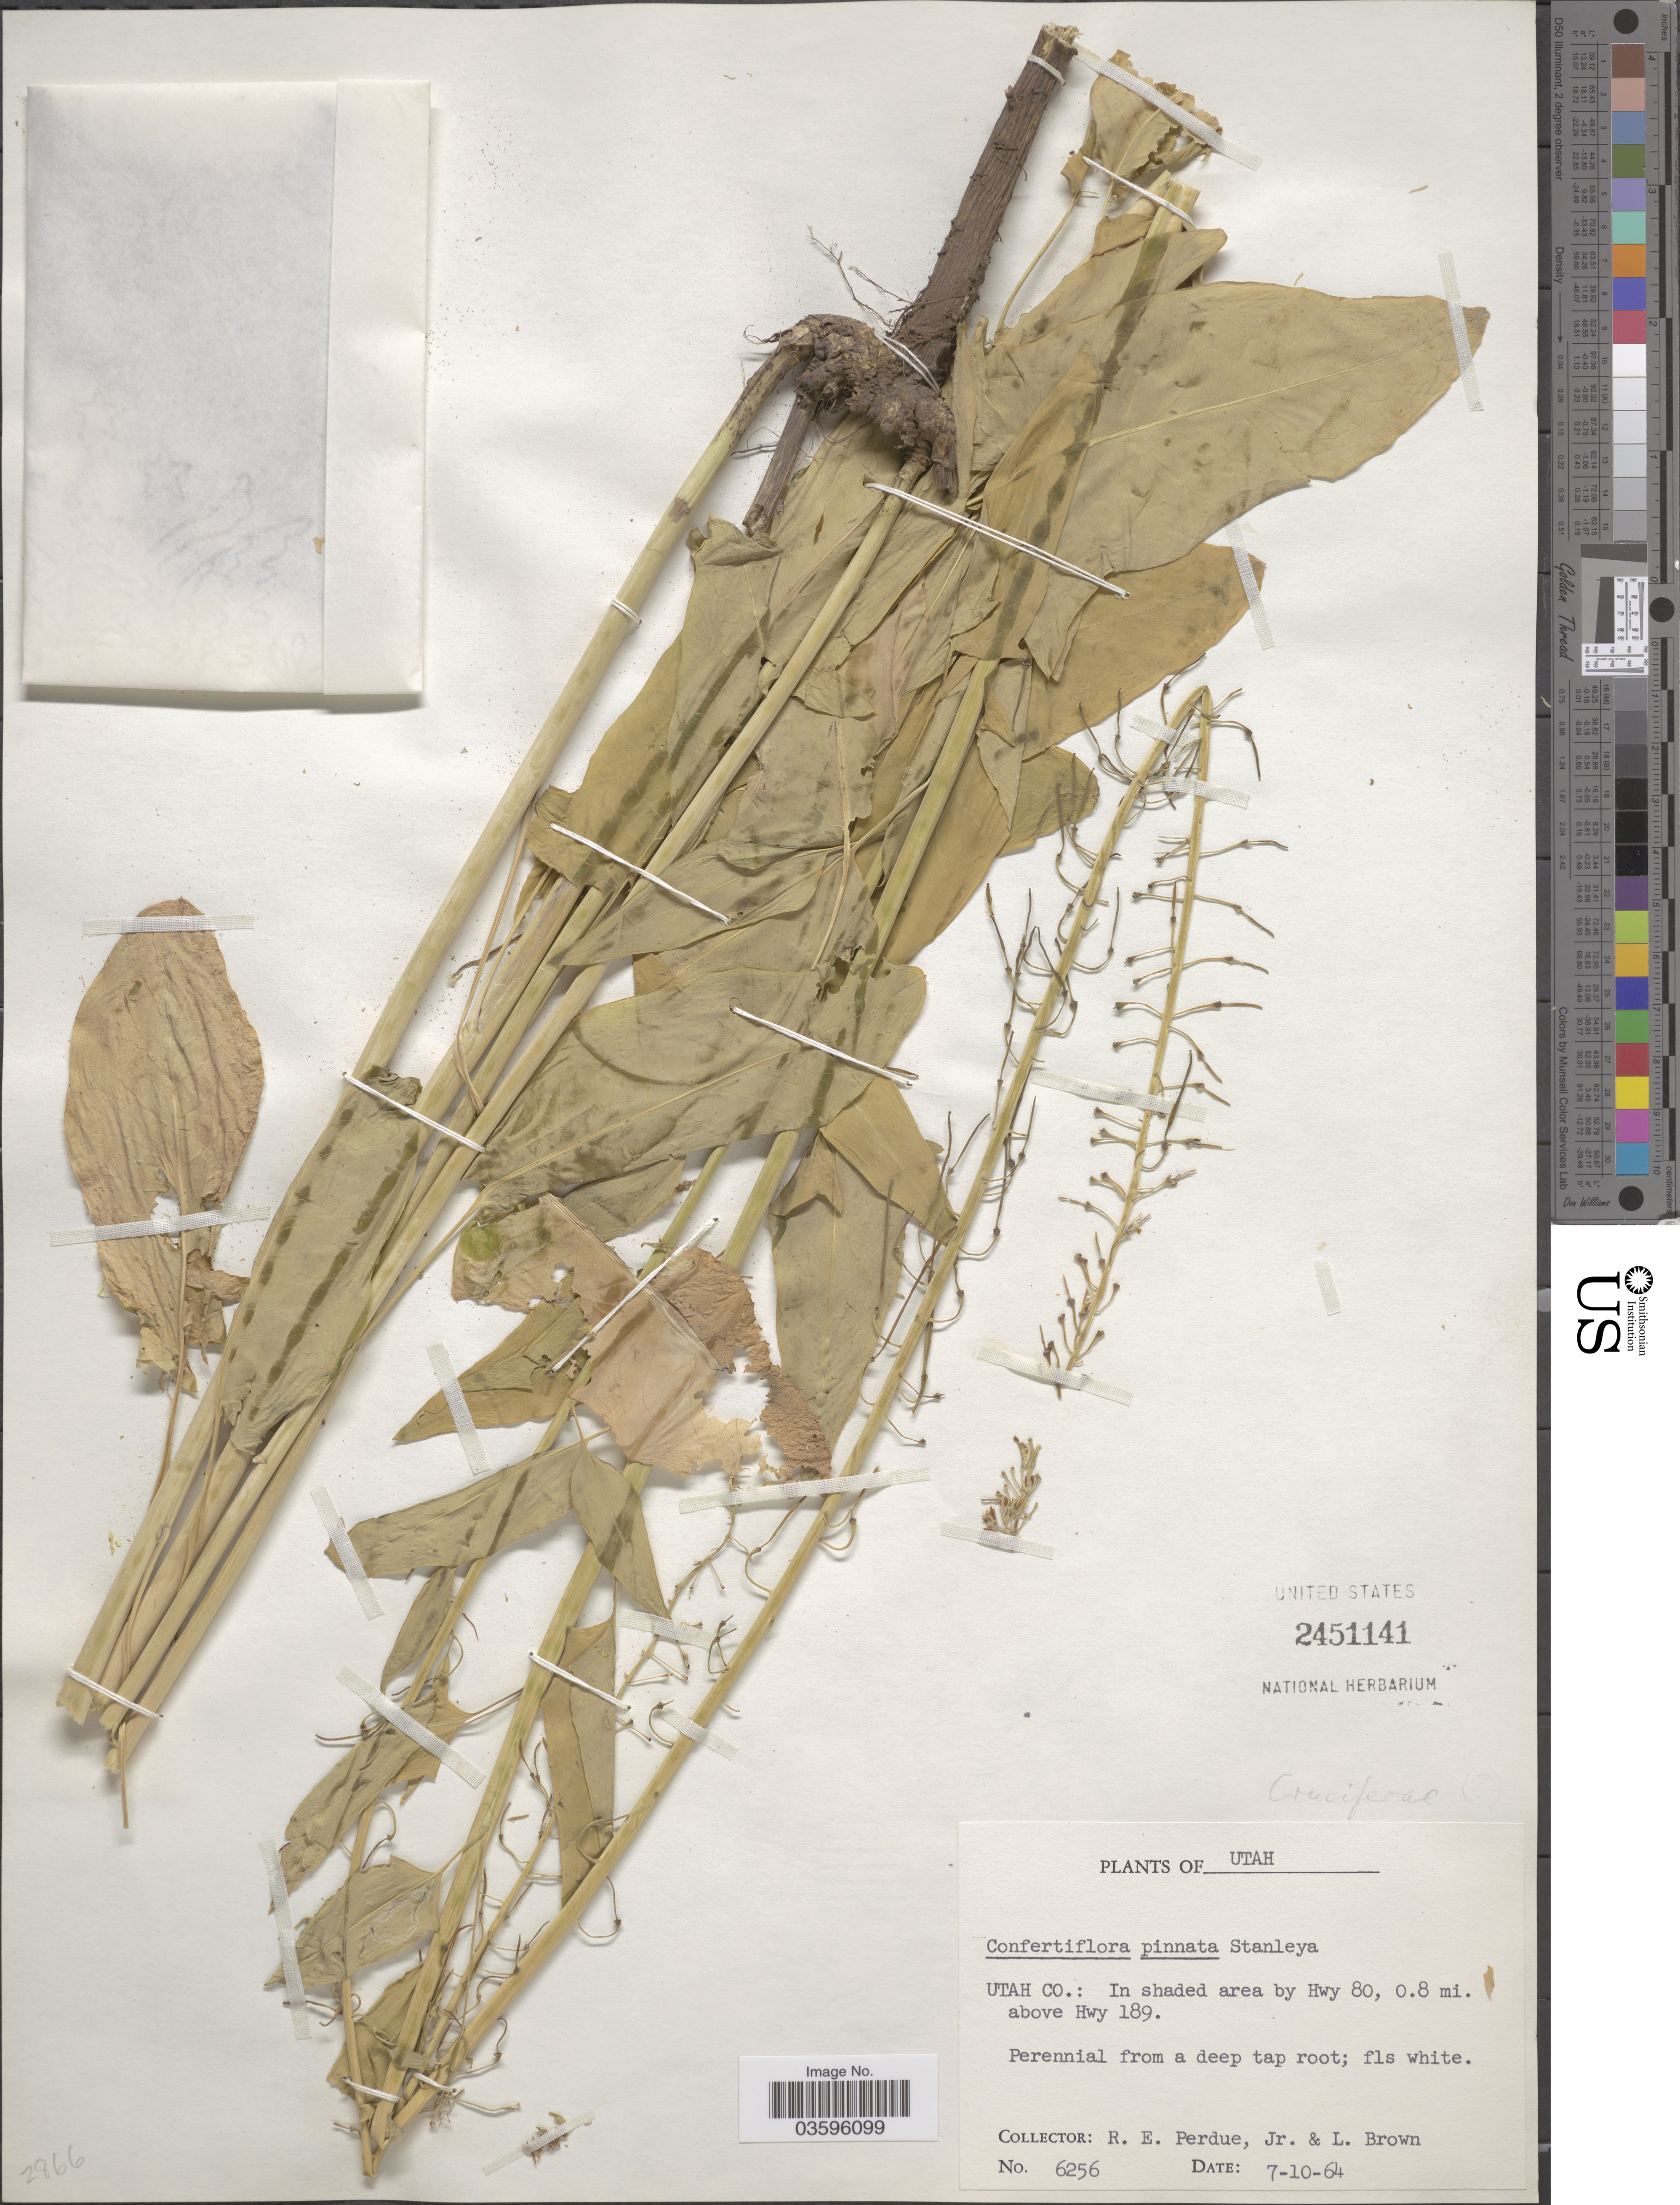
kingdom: Plantae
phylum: Tracheophyta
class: Magnoliopsida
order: Brassicales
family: Brassicaceae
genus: Stanleya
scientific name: Stanleya confertiflora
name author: (B.L. Rob.) Howell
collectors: R. E. Perdue & L. Brown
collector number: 6256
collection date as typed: Transcribed d/m/y: 10/7/64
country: United States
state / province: Utah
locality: Utah Co.: In shaded area by Hwy 80, 0.8 mi. above Hwy 189.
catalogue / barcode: US 2451141